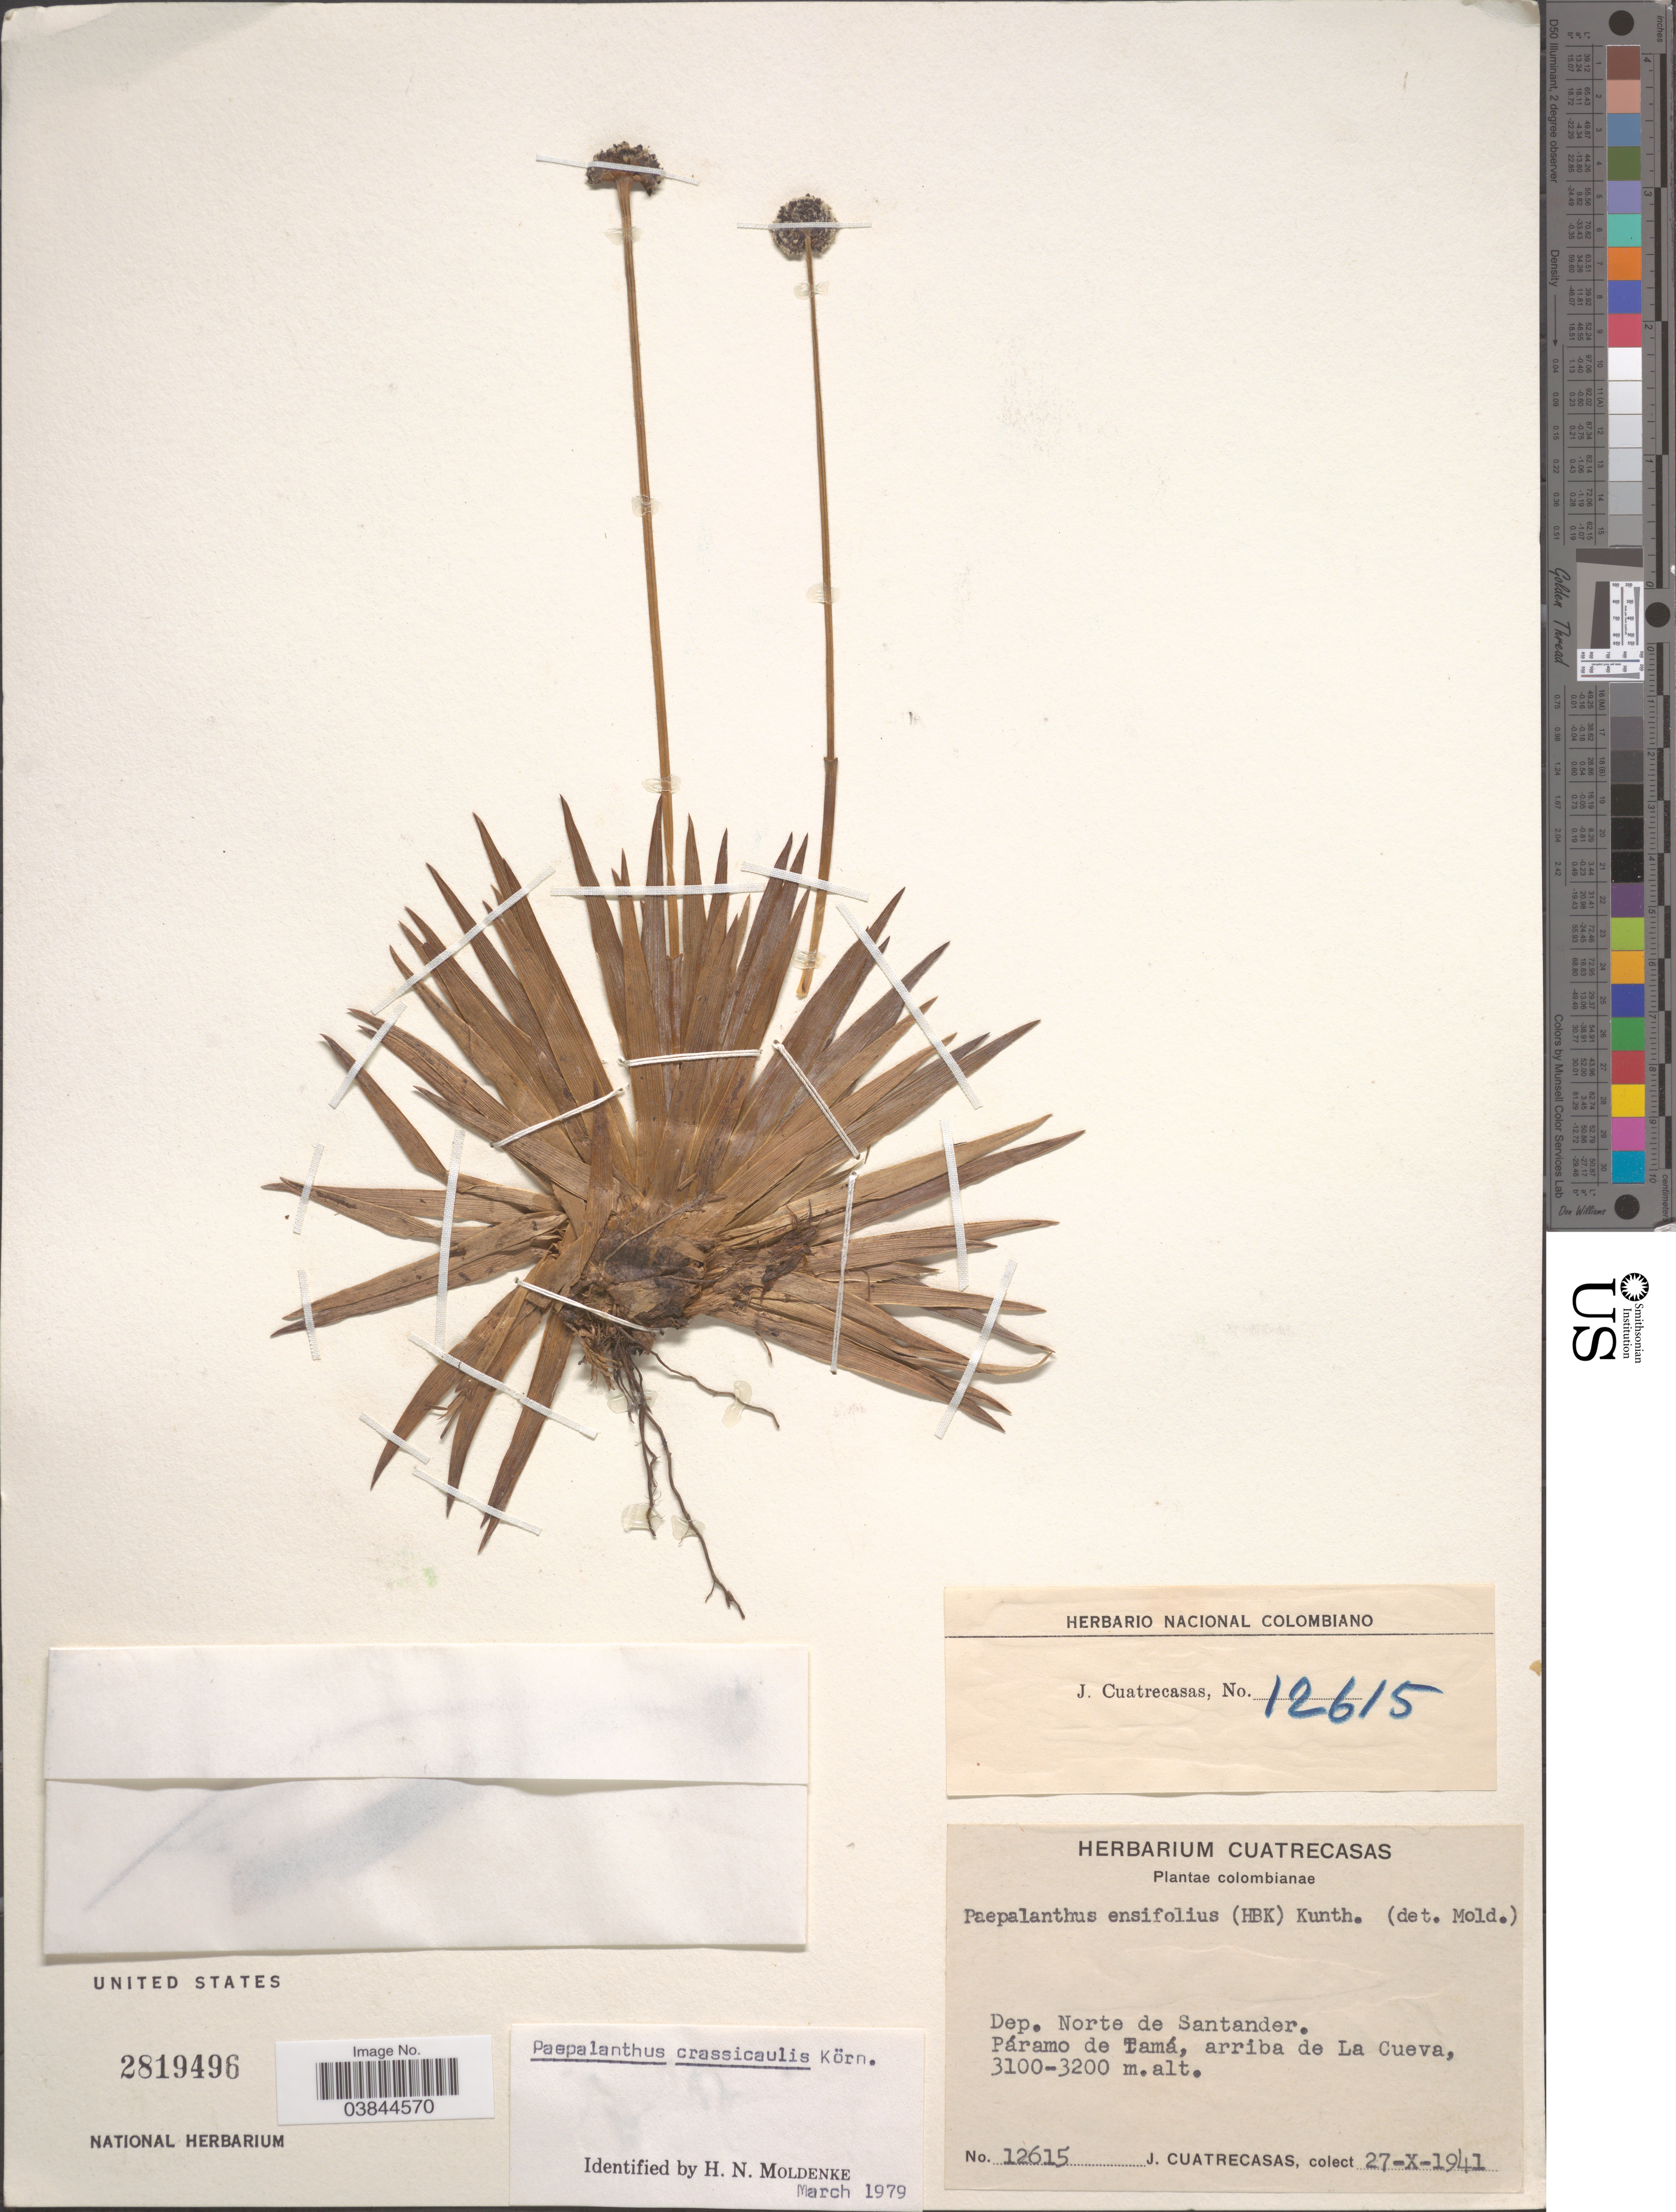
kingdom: Plantae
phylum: Tracheophyta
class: Liliopsida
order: Poales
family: Eriocaulaceae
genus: Paepalanthus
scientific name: Paepalanthus ensifolius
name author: (Kunth) Kunth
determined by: Sauthier, Laura Jeanne, (SPF), Universidade de Sao Paulo (BRAZIL)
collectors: J. Cuatrecasas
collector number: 12615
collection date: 1941-10-27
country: Colombia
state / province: Norte de Santander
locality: Dep. Norte de Santander. Páramo de Tamá, arriba de La Cueva.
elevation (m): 3100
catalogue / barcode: US 2819496